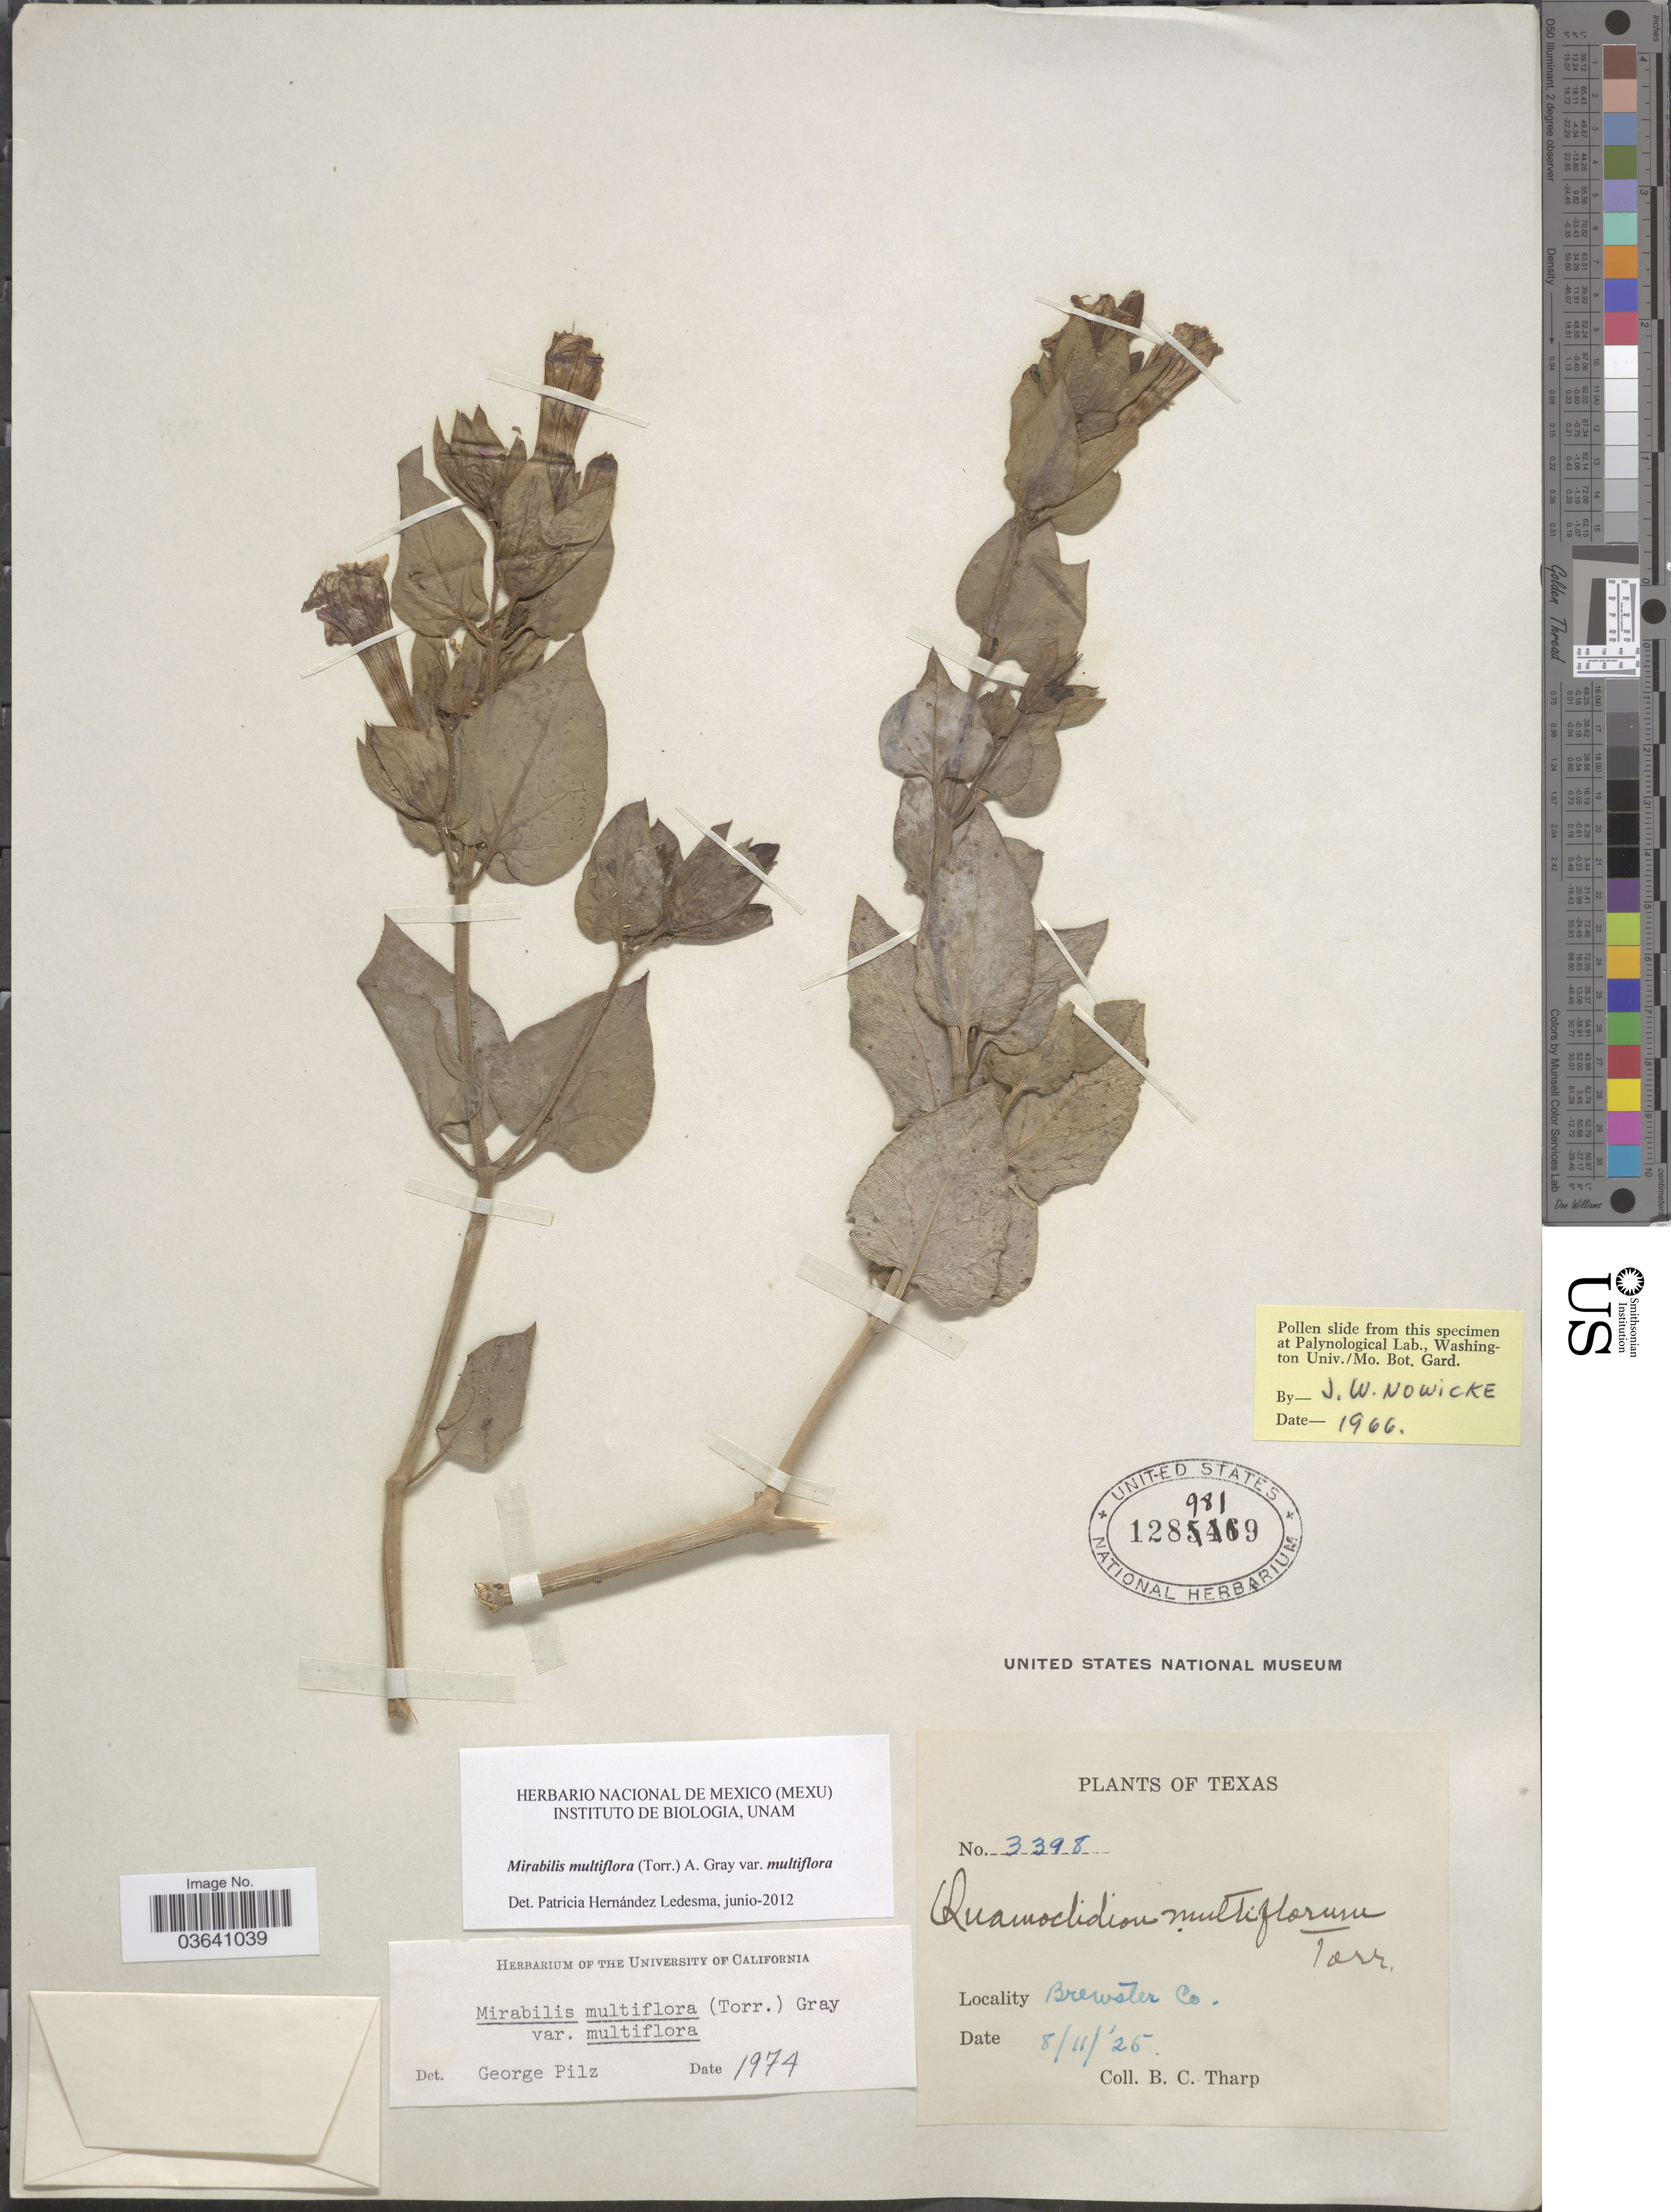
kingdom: Plantae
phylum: Tracheophyta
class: Magnoliopsida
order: Caryophyllales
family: Nyctaginaceae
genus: Mirabilis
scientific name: Mirabilis multiflora var. multiflora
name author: (Torr.) A. Gray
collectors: B. C. Tharp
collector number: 3398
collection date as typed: Transcribed d/m/y: 11/8/25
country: United States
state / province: Texas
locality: Brewster Co.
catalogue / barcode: US 1289819